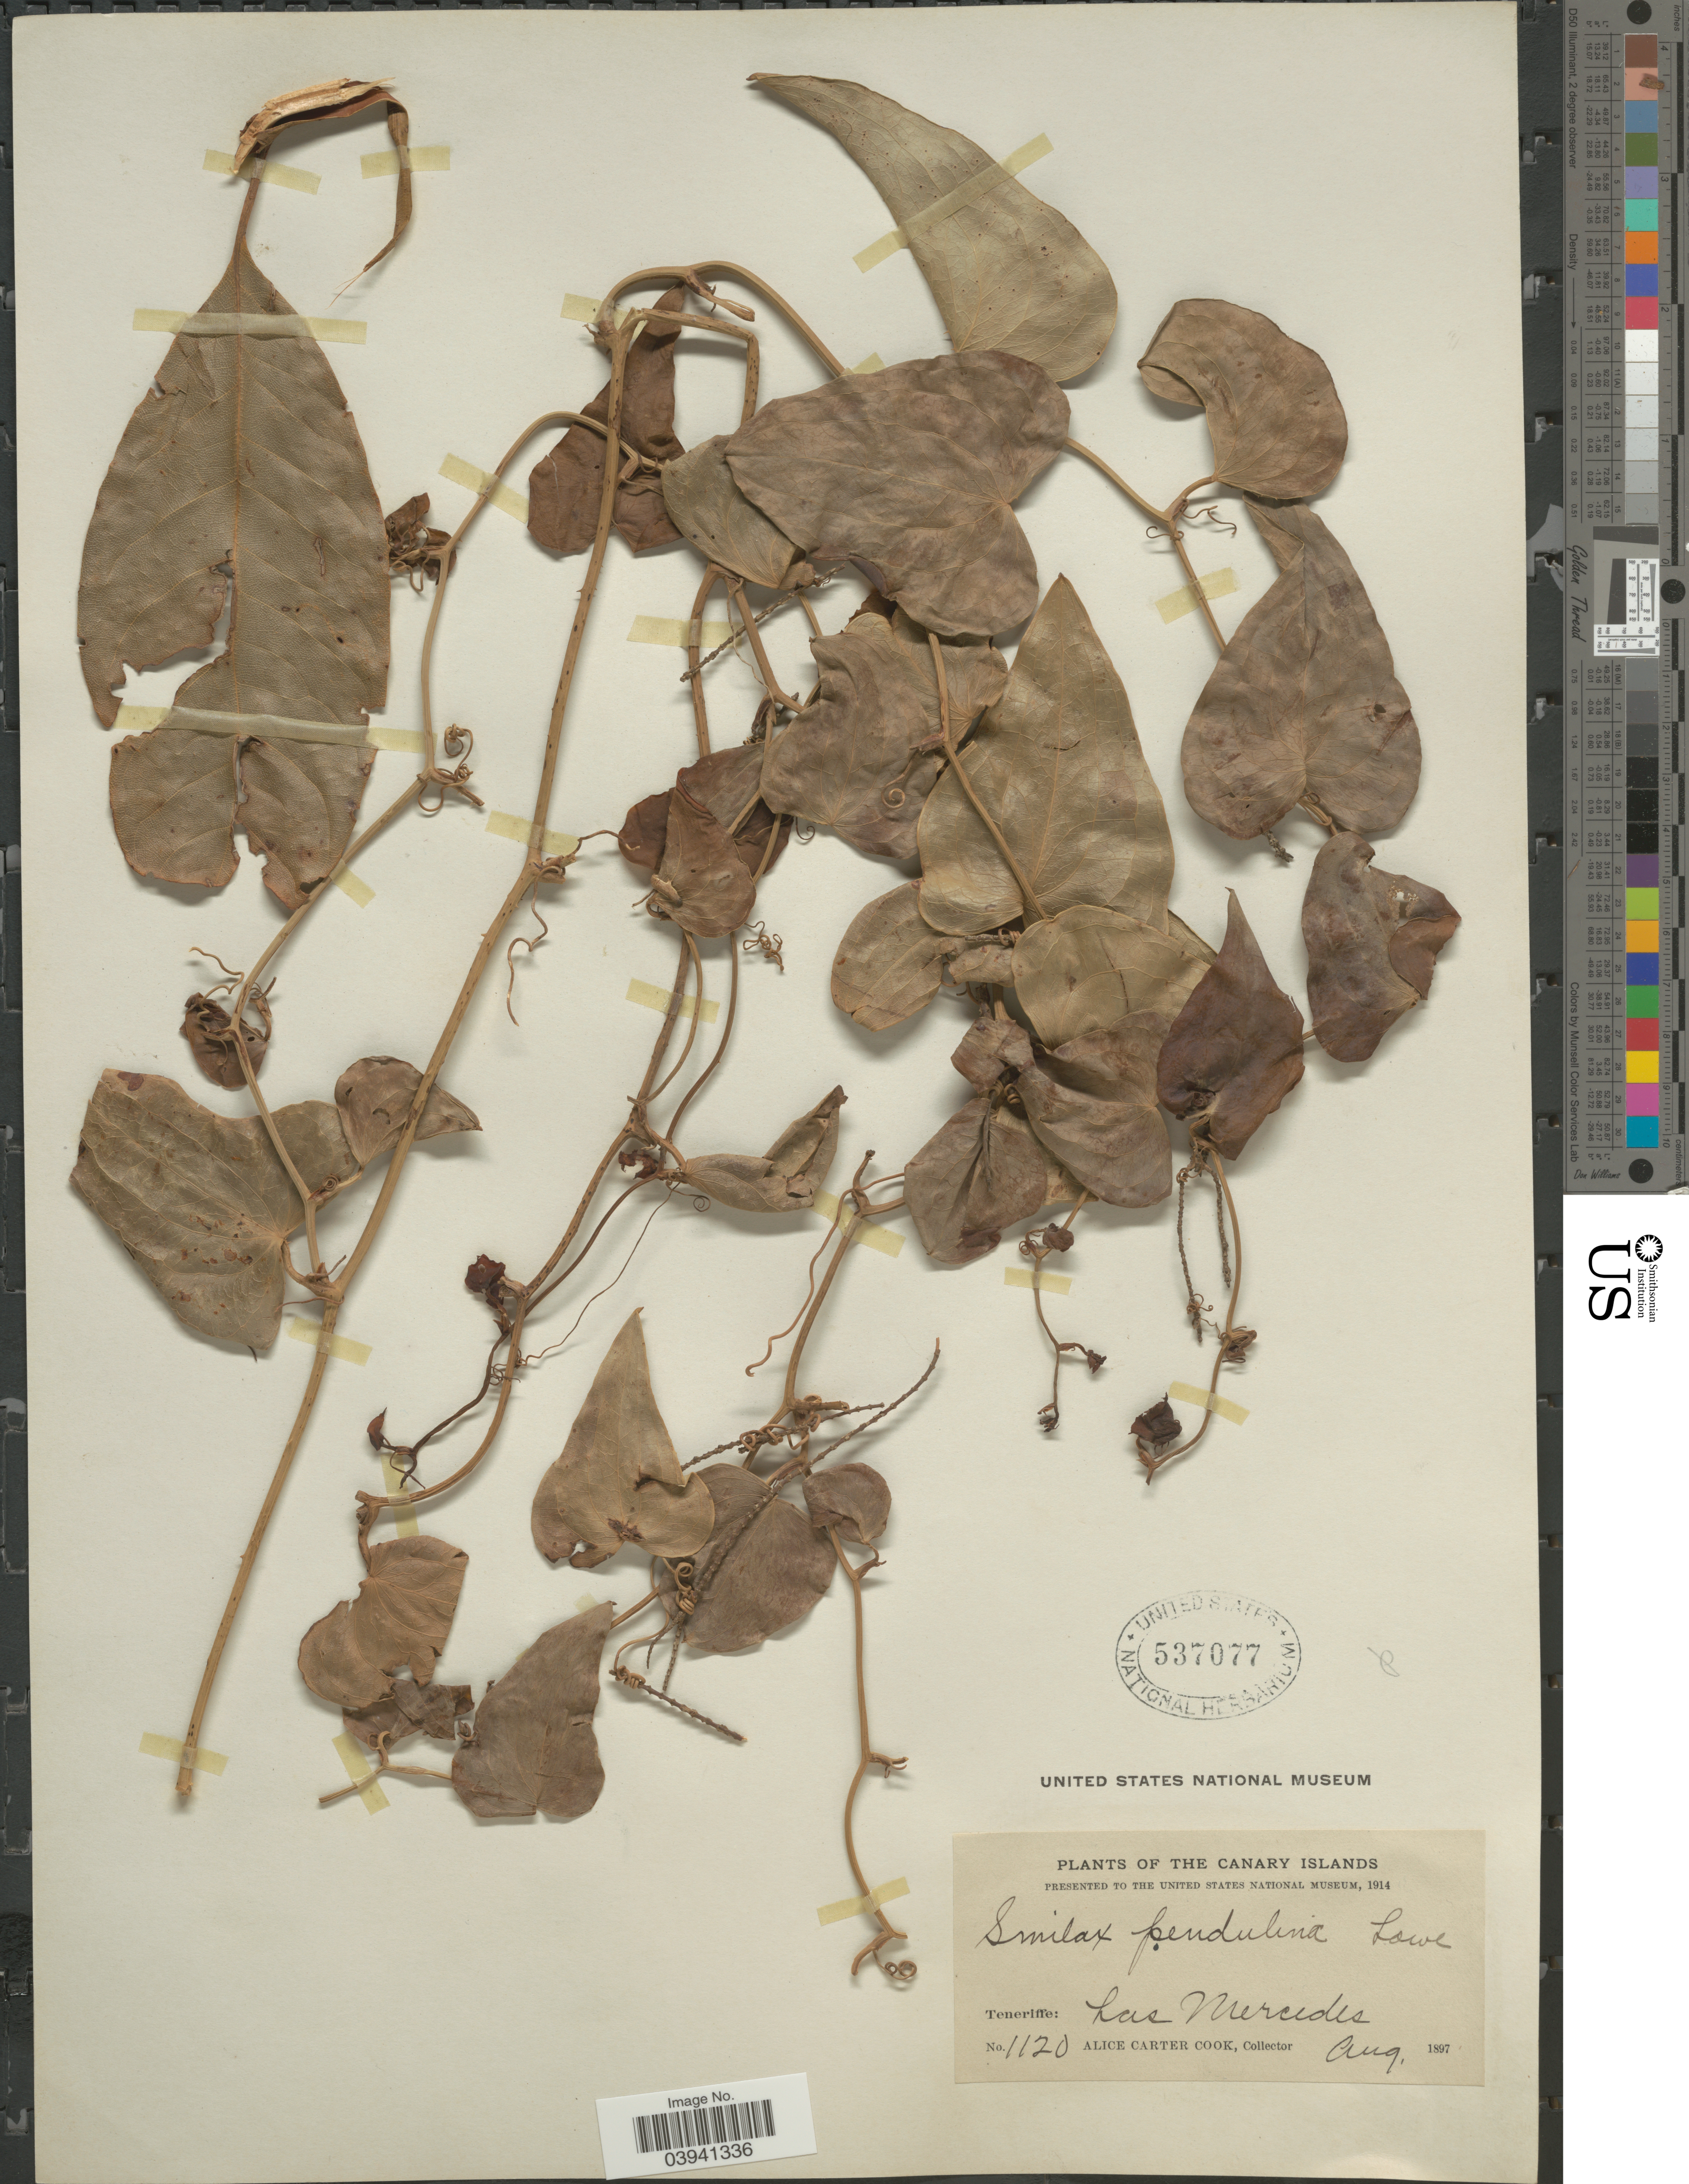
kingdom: Plantae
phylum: Tracheophyta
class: Liliopsida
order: Liliales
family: Smilacaceae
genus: Smilax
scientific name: Smilax pendulina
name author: Lowe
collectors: Alice C. Cook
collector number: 1120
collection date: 1897-08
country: Spain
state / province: Canarias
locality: Canary Islands. Teneriffe: Las Mercedes.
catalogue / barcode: US 537077